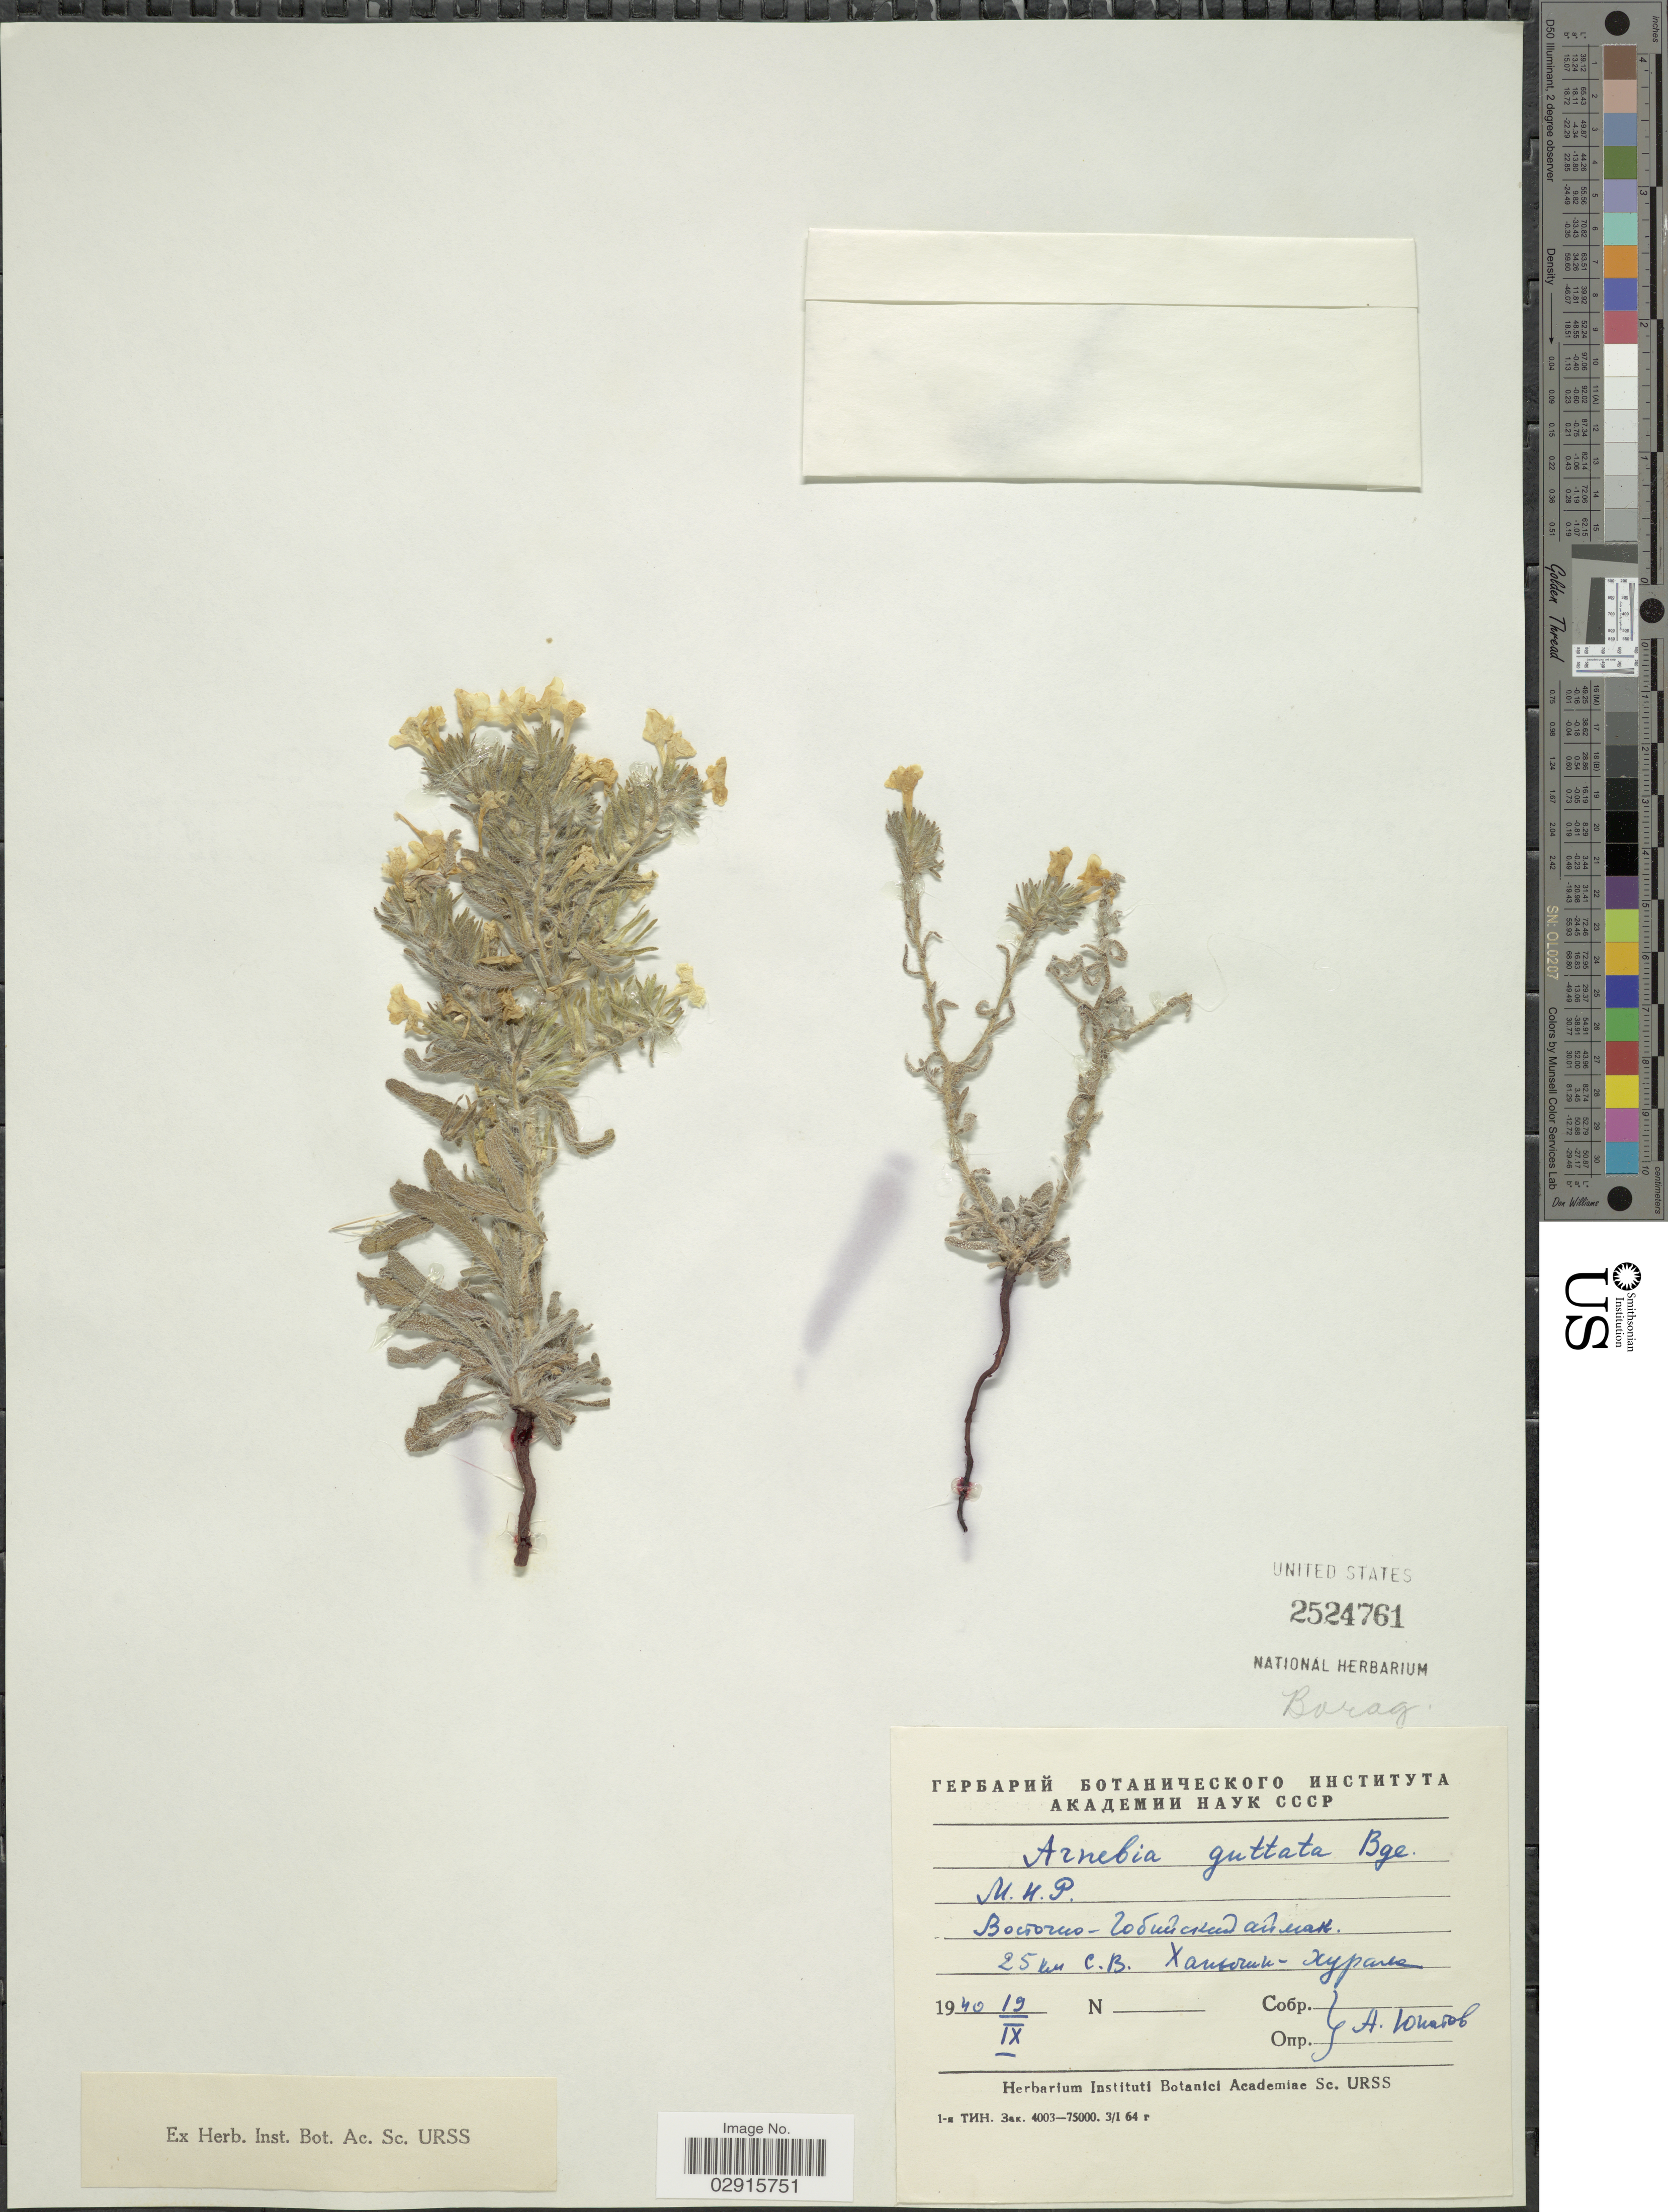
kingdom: Plantae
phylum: Tracheophyta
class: Magnoliopsida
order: Boraginales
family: Boraginaceae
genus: Arnebia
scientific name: Arnebia guttata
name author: Bunge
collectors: A. Unatov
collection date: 1940-09-19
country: Mongolia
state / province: Dornogov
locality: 25 km NE of Honichin Hural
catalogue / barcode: US 2524761